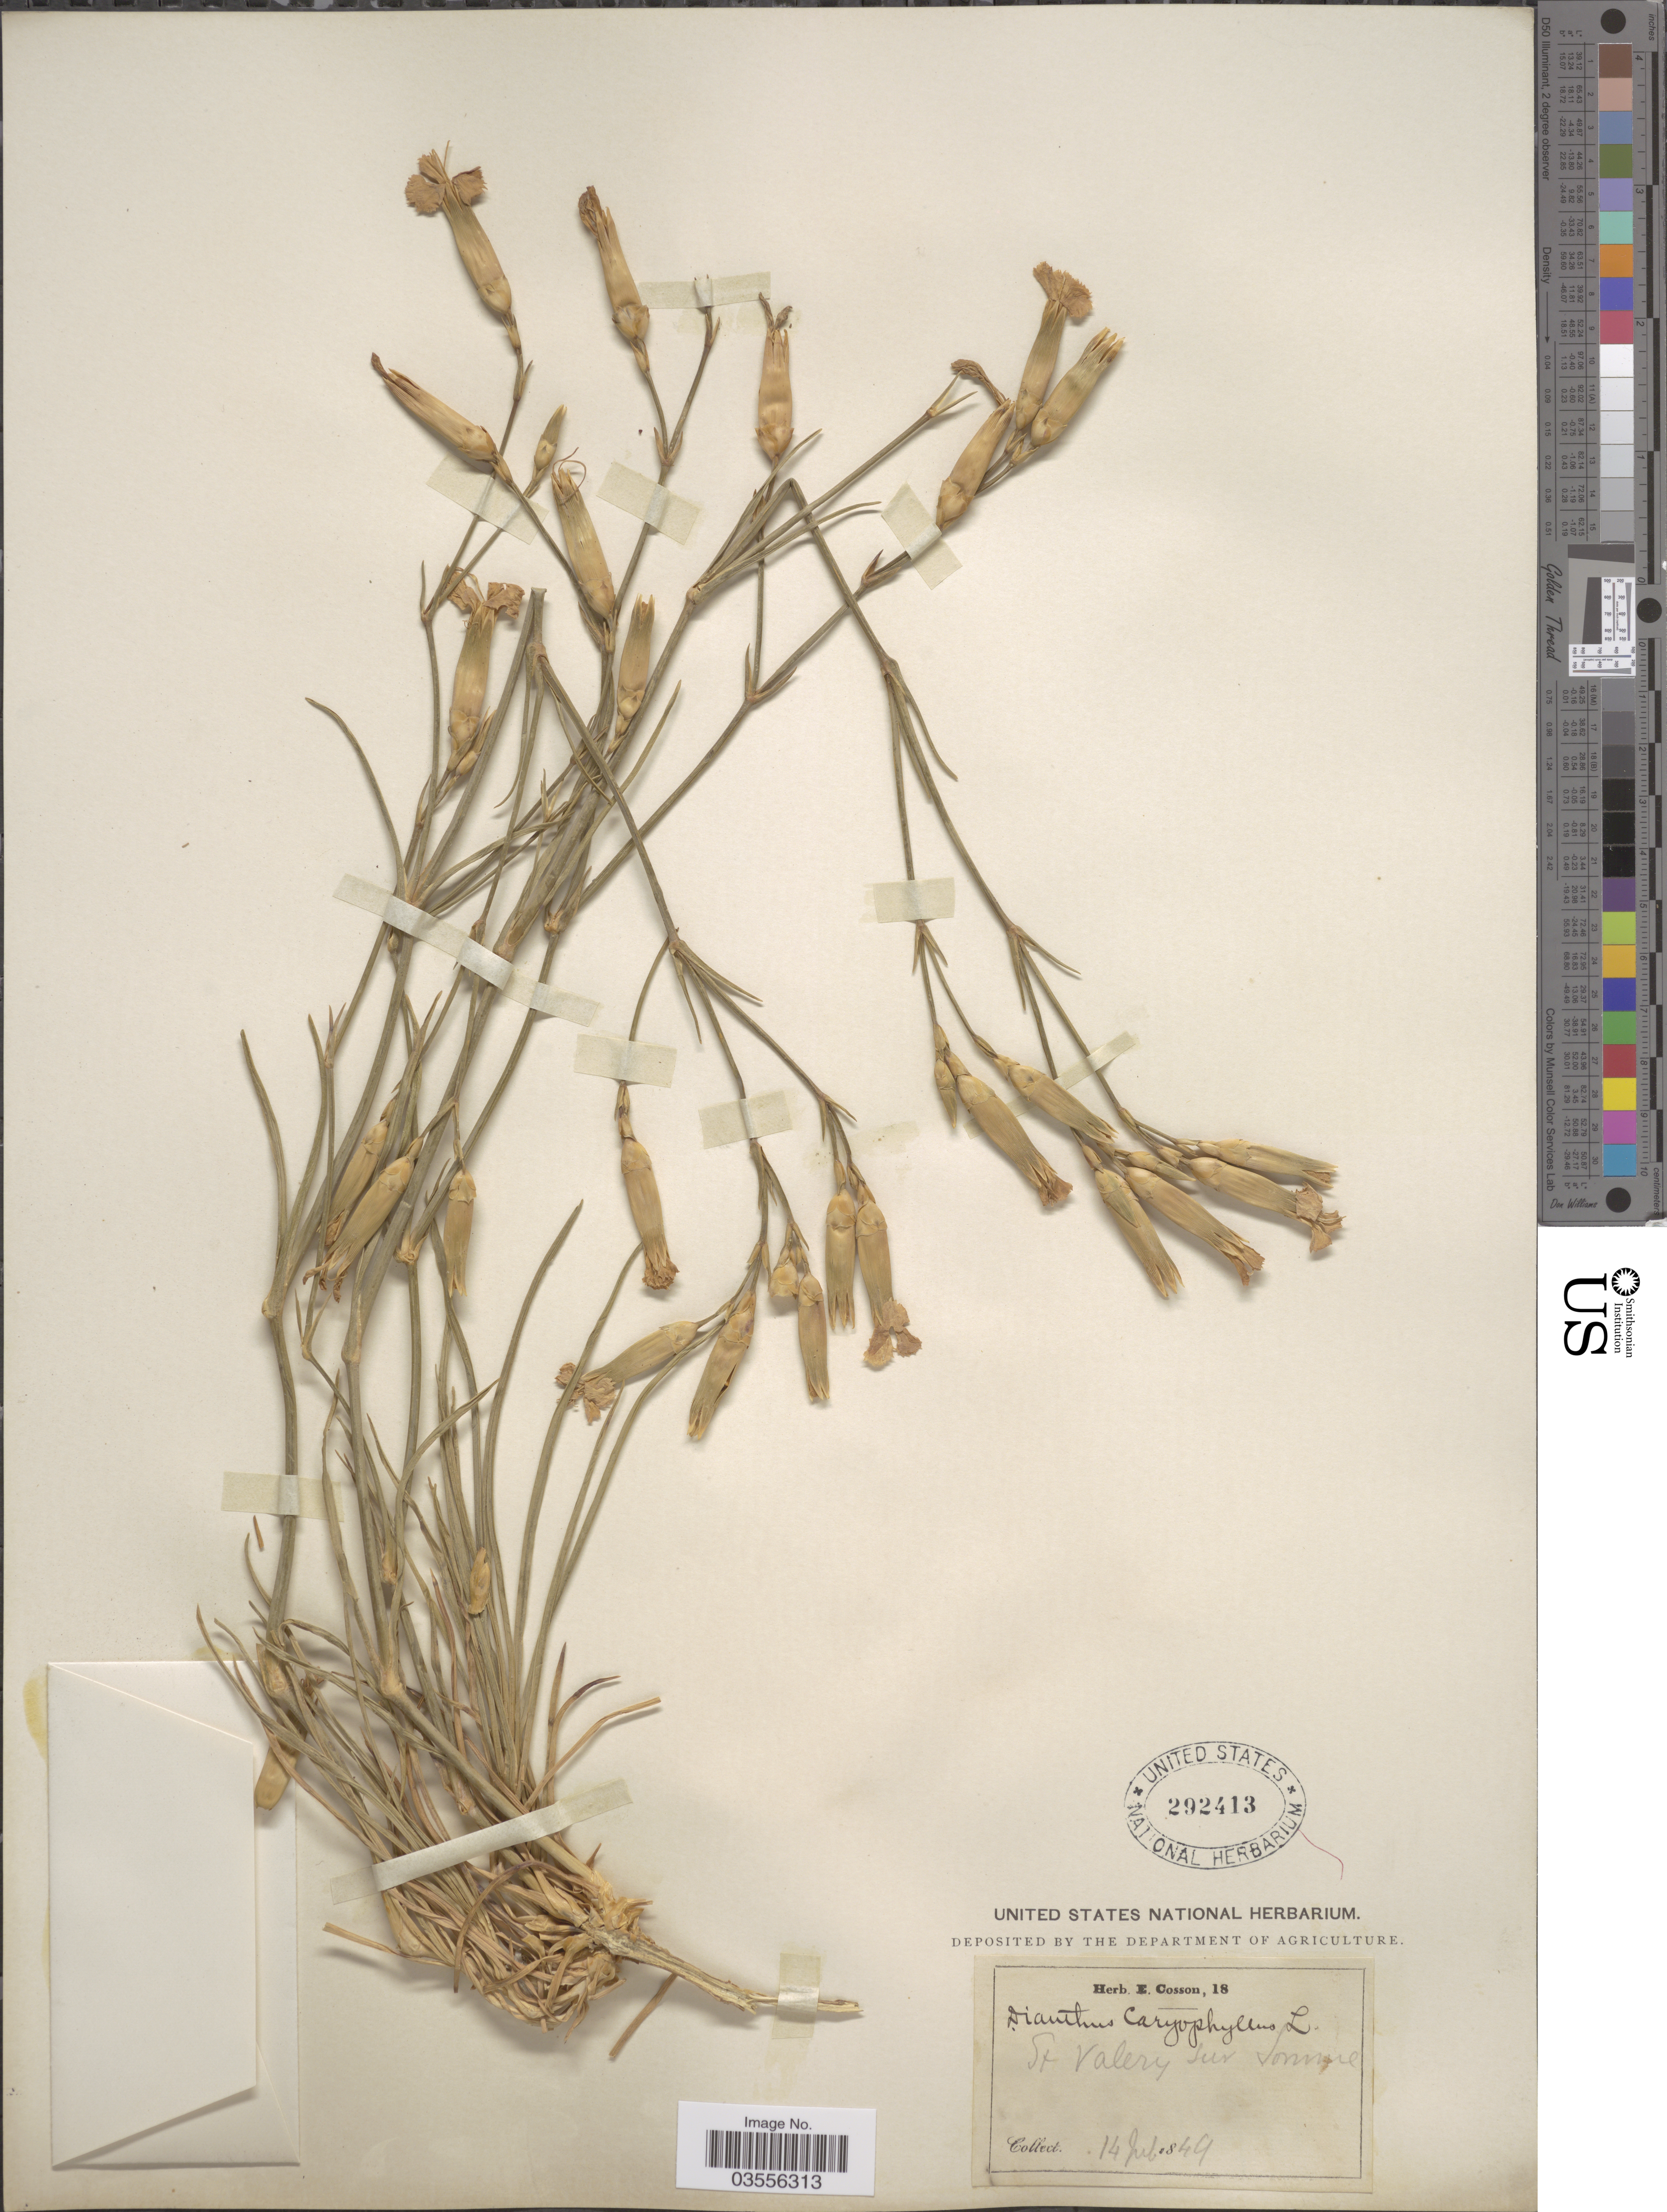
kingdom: Plantae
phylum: Tracheophyta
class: Magnoliopsida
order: Caryophyllales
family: Caryophyllaceae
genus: Dianthus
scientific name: Dianthus caryophyllus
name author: L.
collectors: ex herb. Cosson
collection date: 1849-07-14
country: France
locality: St. Valery sur Somme.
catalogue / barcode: US 292413